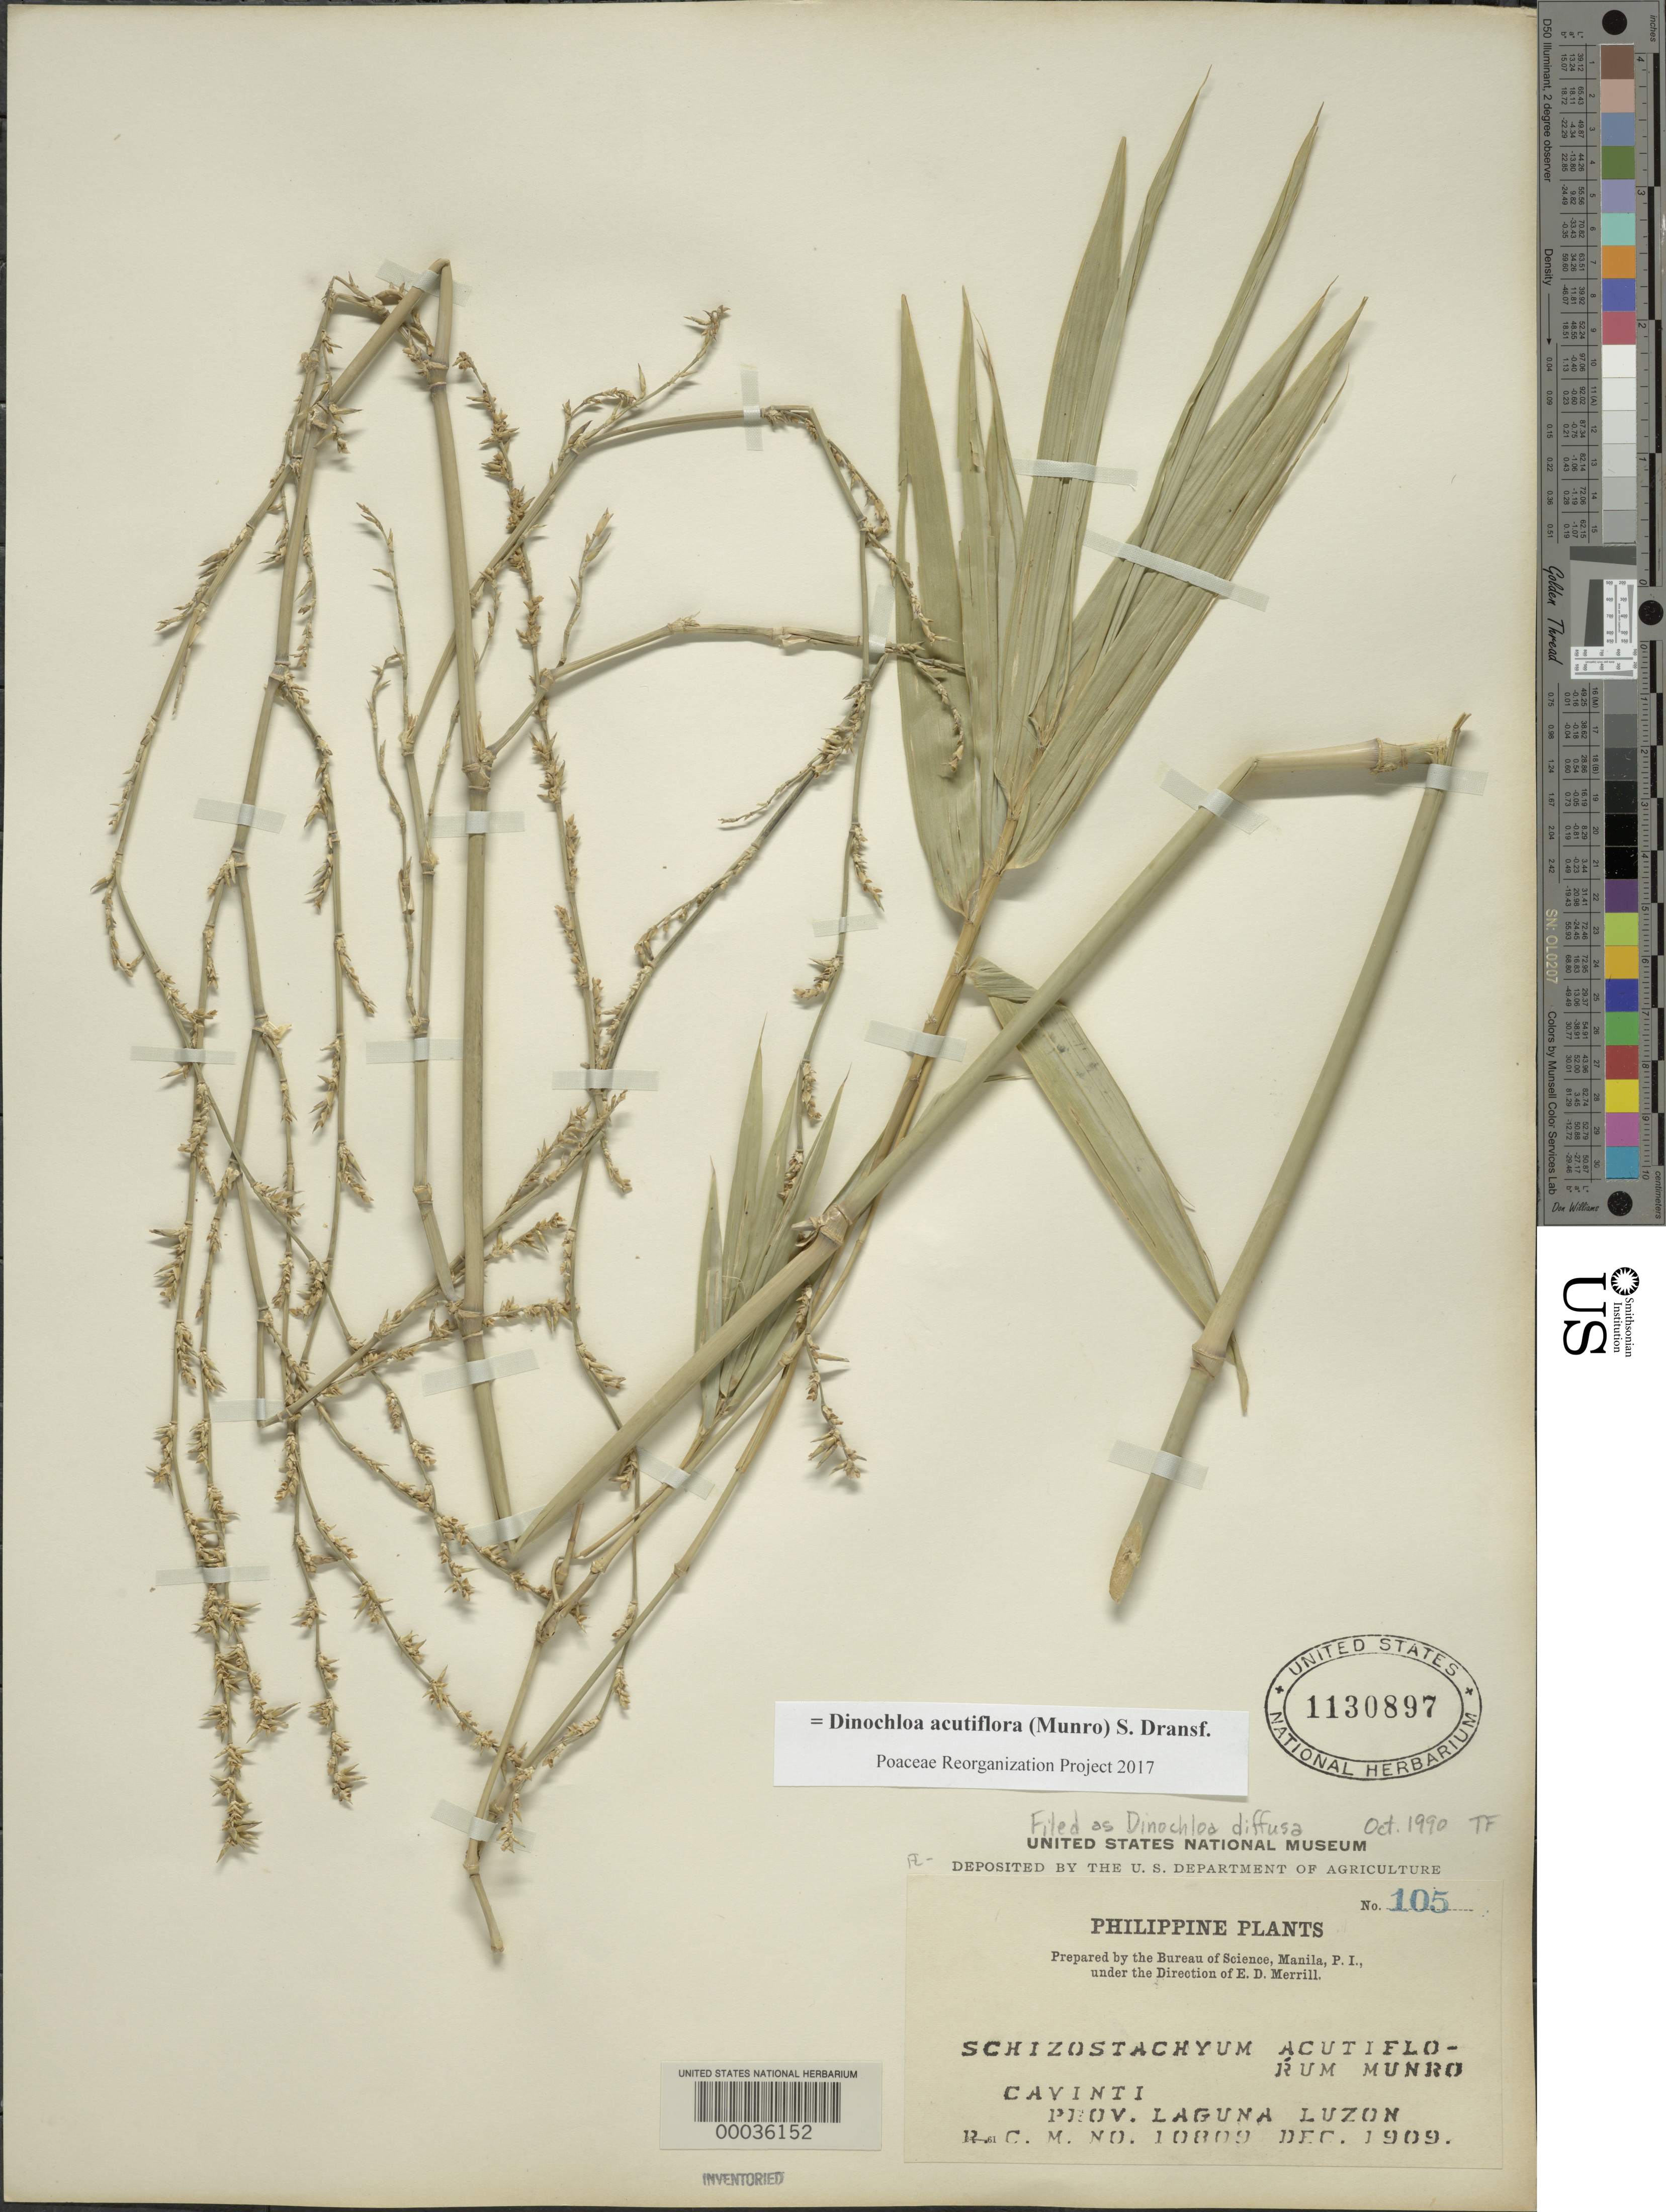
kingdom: Plantae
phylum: Tracheophyta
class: Liliopsida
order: Poales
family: Poaceae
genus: Dinochloa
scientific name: Dinochloa acutiflora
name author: (Munro) Soenarko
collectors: R. C. McGregor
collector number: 10809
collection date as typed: Dec 1909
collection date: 1909-12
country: Philippines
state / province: Calabarzon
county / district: Laguna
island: Luzon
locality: Cavinti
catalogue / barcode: US 1130897